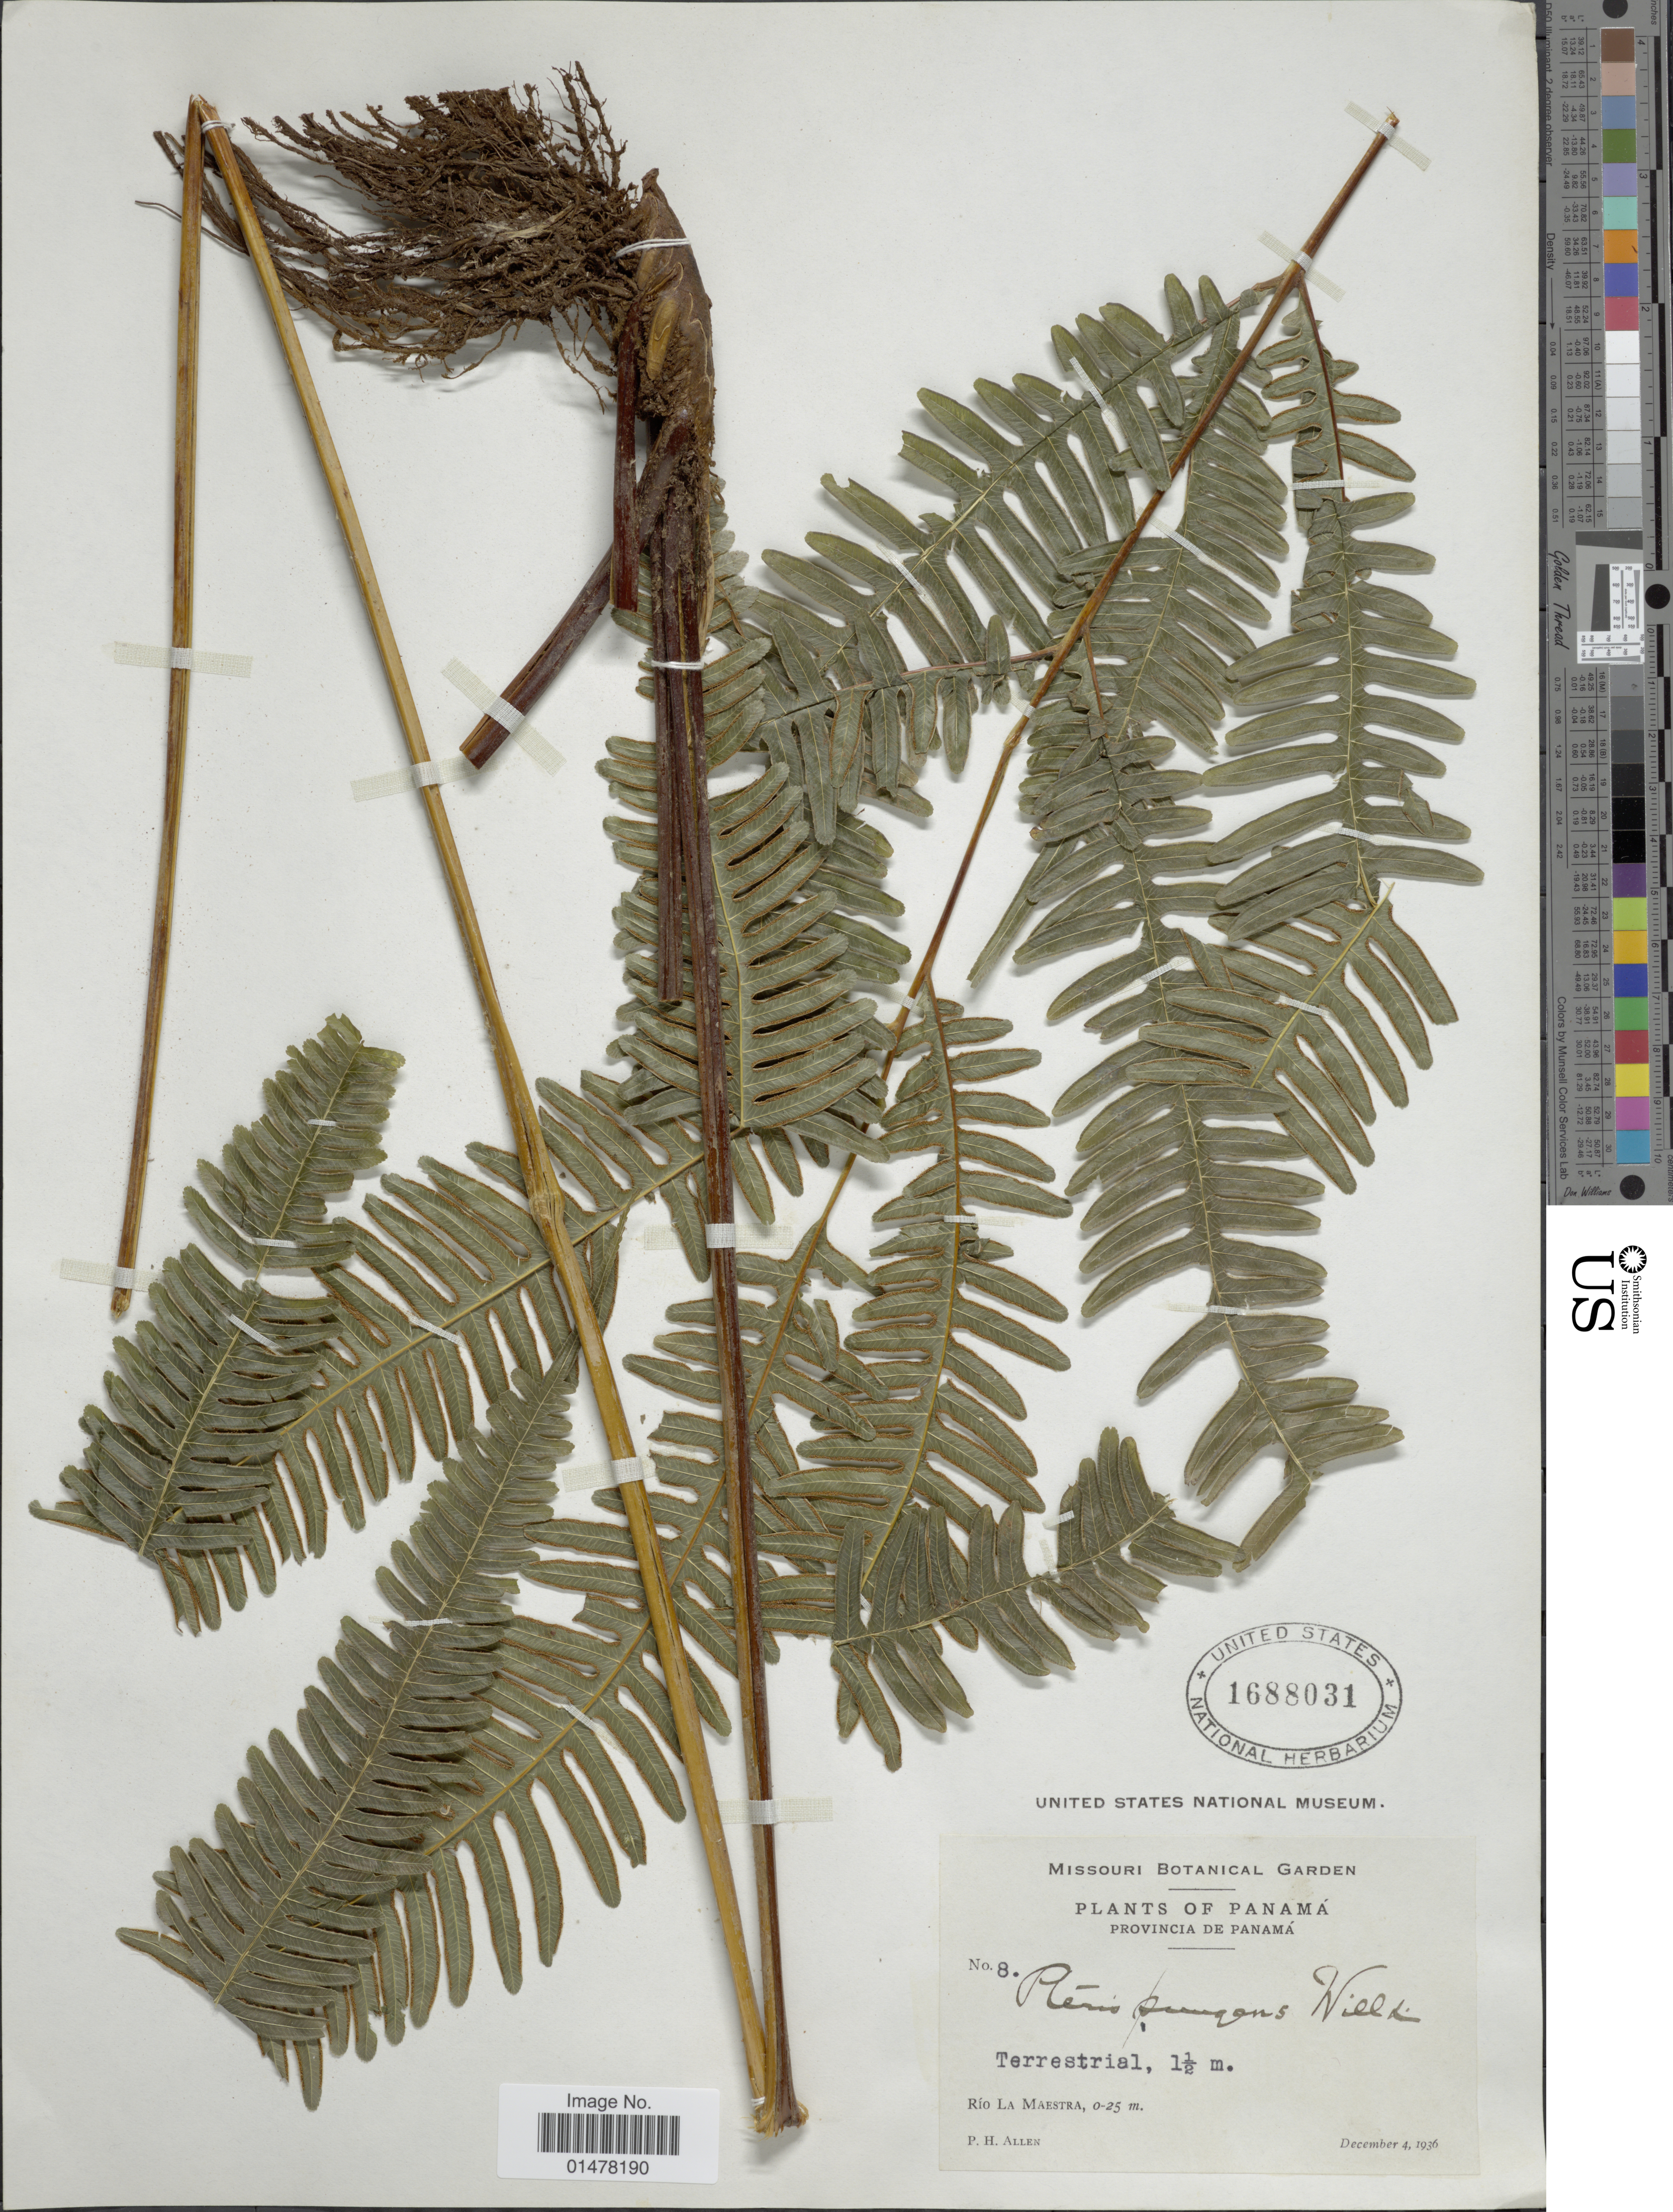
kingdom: Plantae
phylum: Tracheophyta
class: Polypodiopsida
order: Polypodiales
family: Pteridaceae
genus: Pteris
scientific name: Pteris pungens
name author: Willd.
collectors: P. H. Allen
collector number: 8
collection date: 1936-12-04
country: Panama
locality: Plants of Panama, provincia de Panama, Rio La Maestra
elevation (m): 0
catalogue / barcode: US 1688031